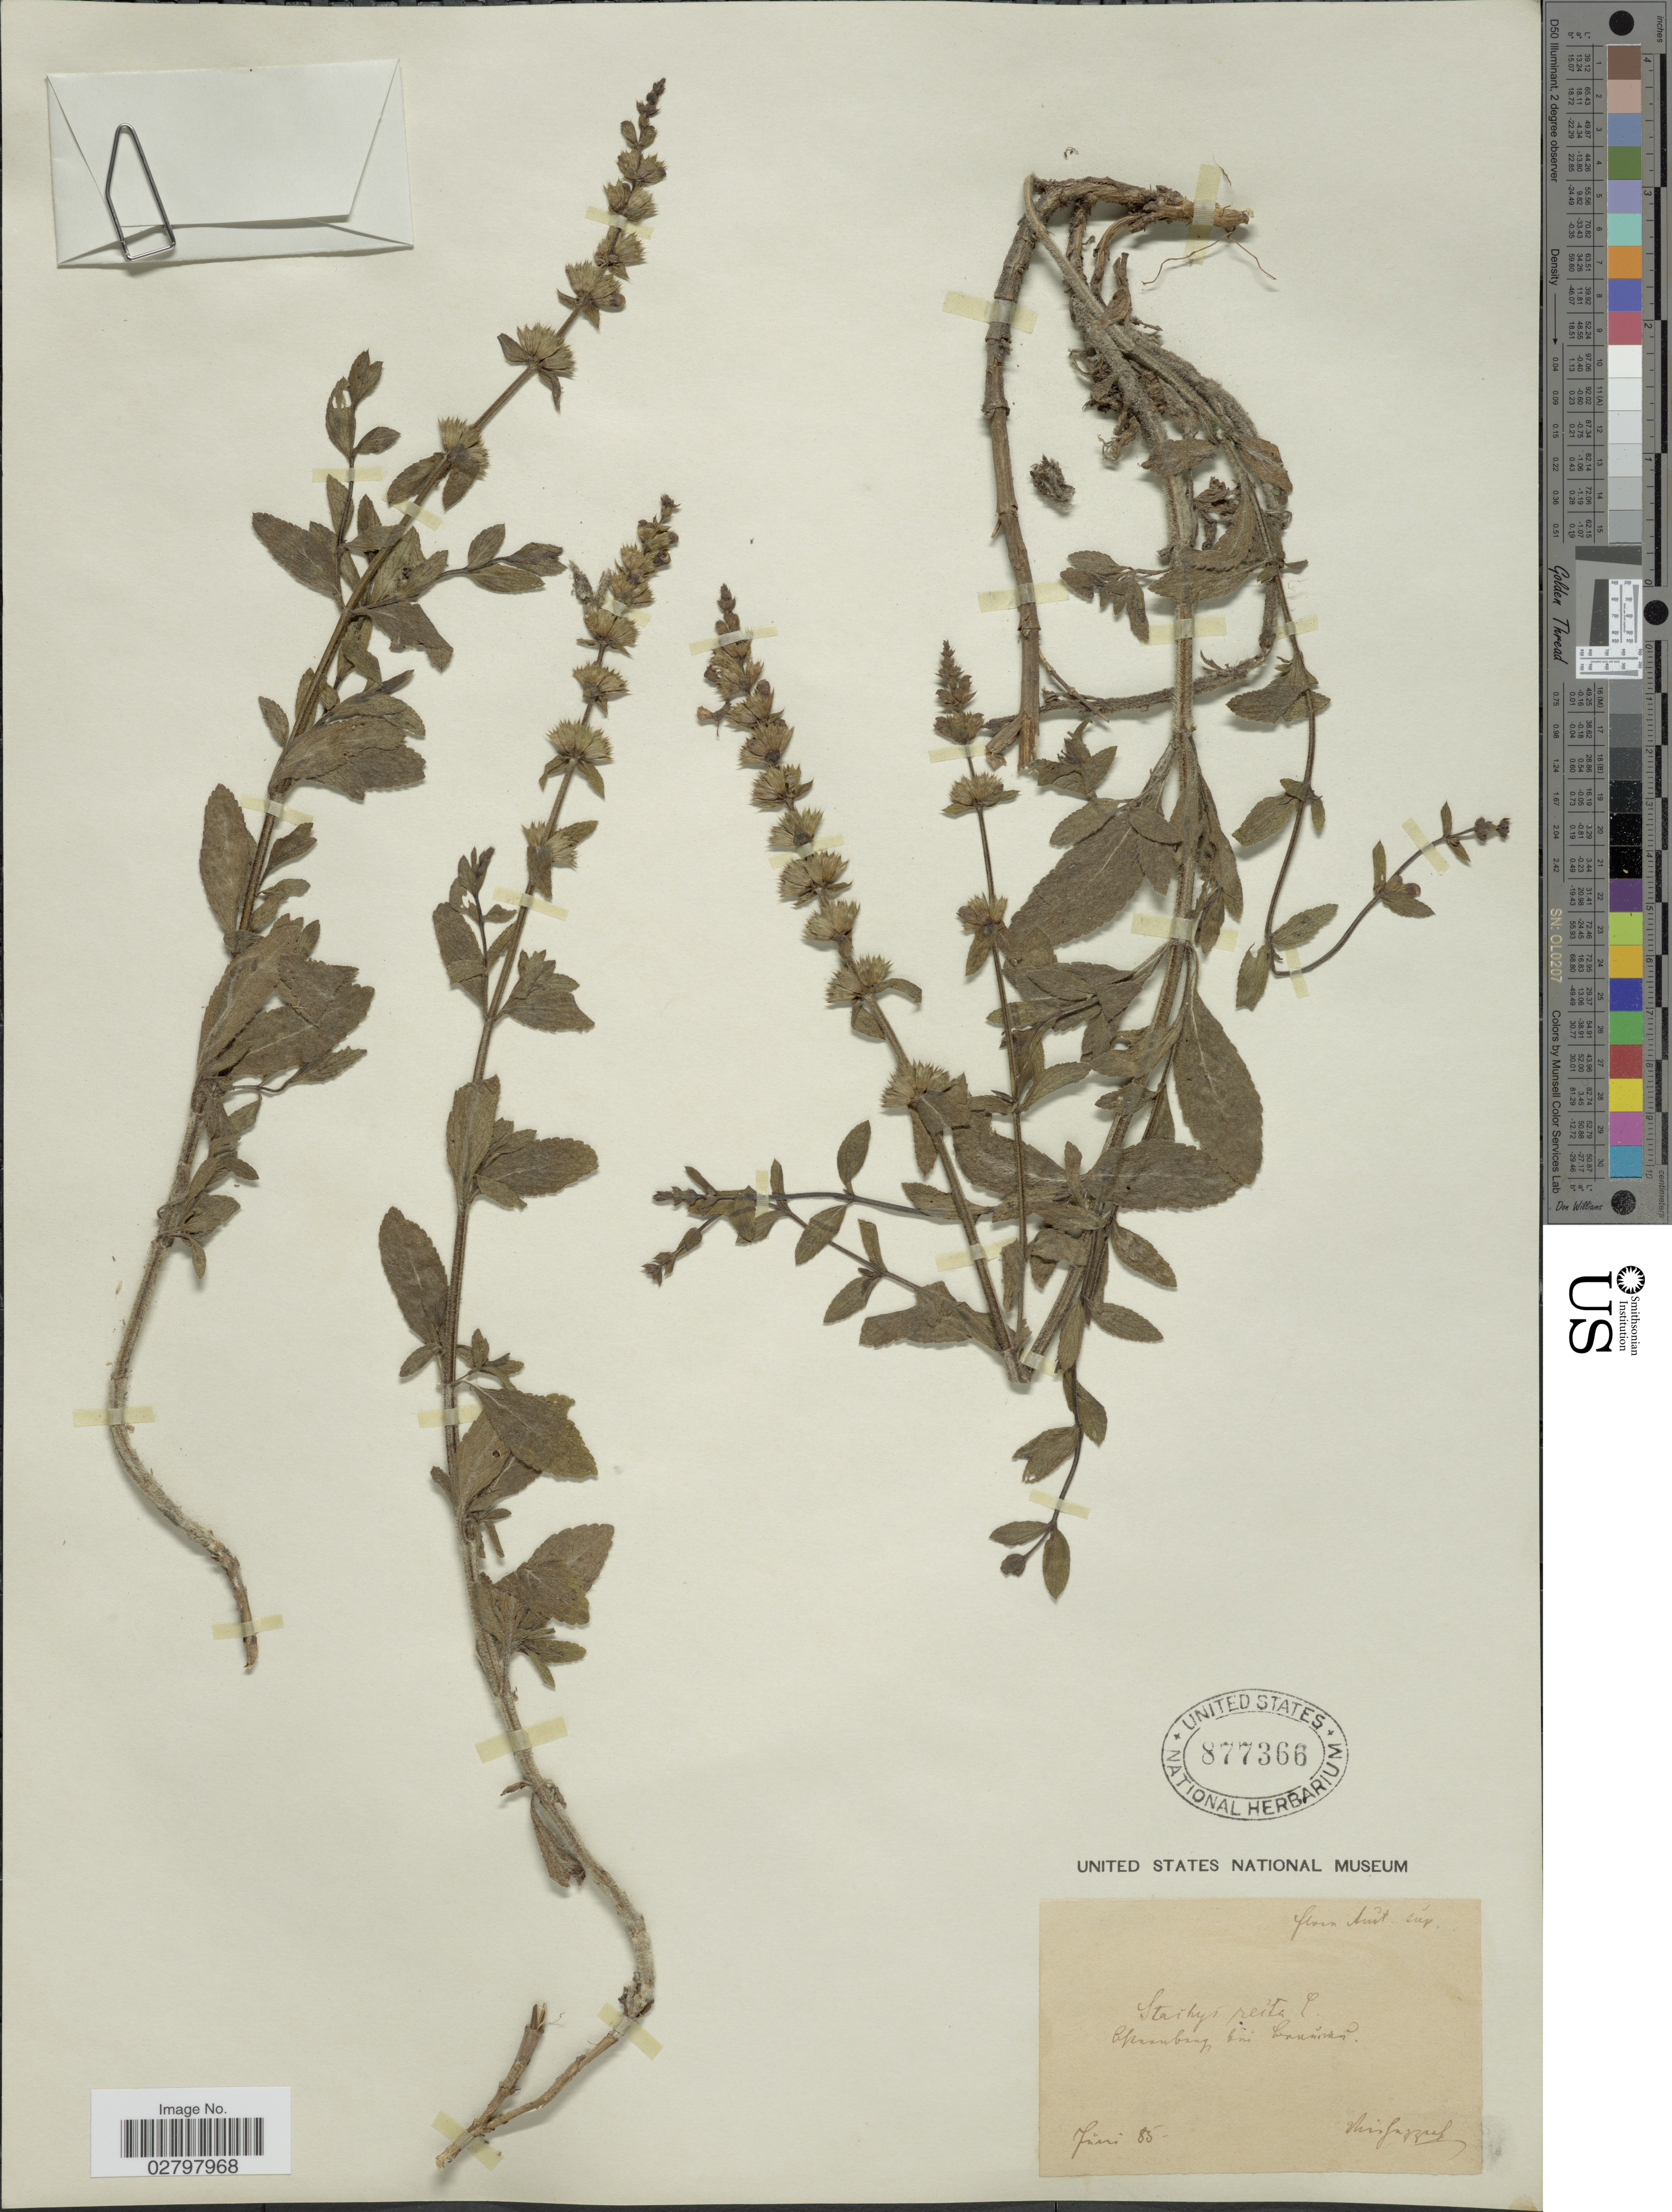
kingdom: Plantae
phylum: Tracheophyta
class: Magnoliopsida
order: Lamiales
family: Lamiaceae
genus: Stachys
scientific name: Stachys recta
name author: L.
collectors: F. Vierhapper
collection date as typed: Transcribed d/m/y: /6/85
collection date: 1885-06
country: Austria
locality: Flora Aust. sup, Osternberg bei Braunau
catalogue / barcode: US 877366